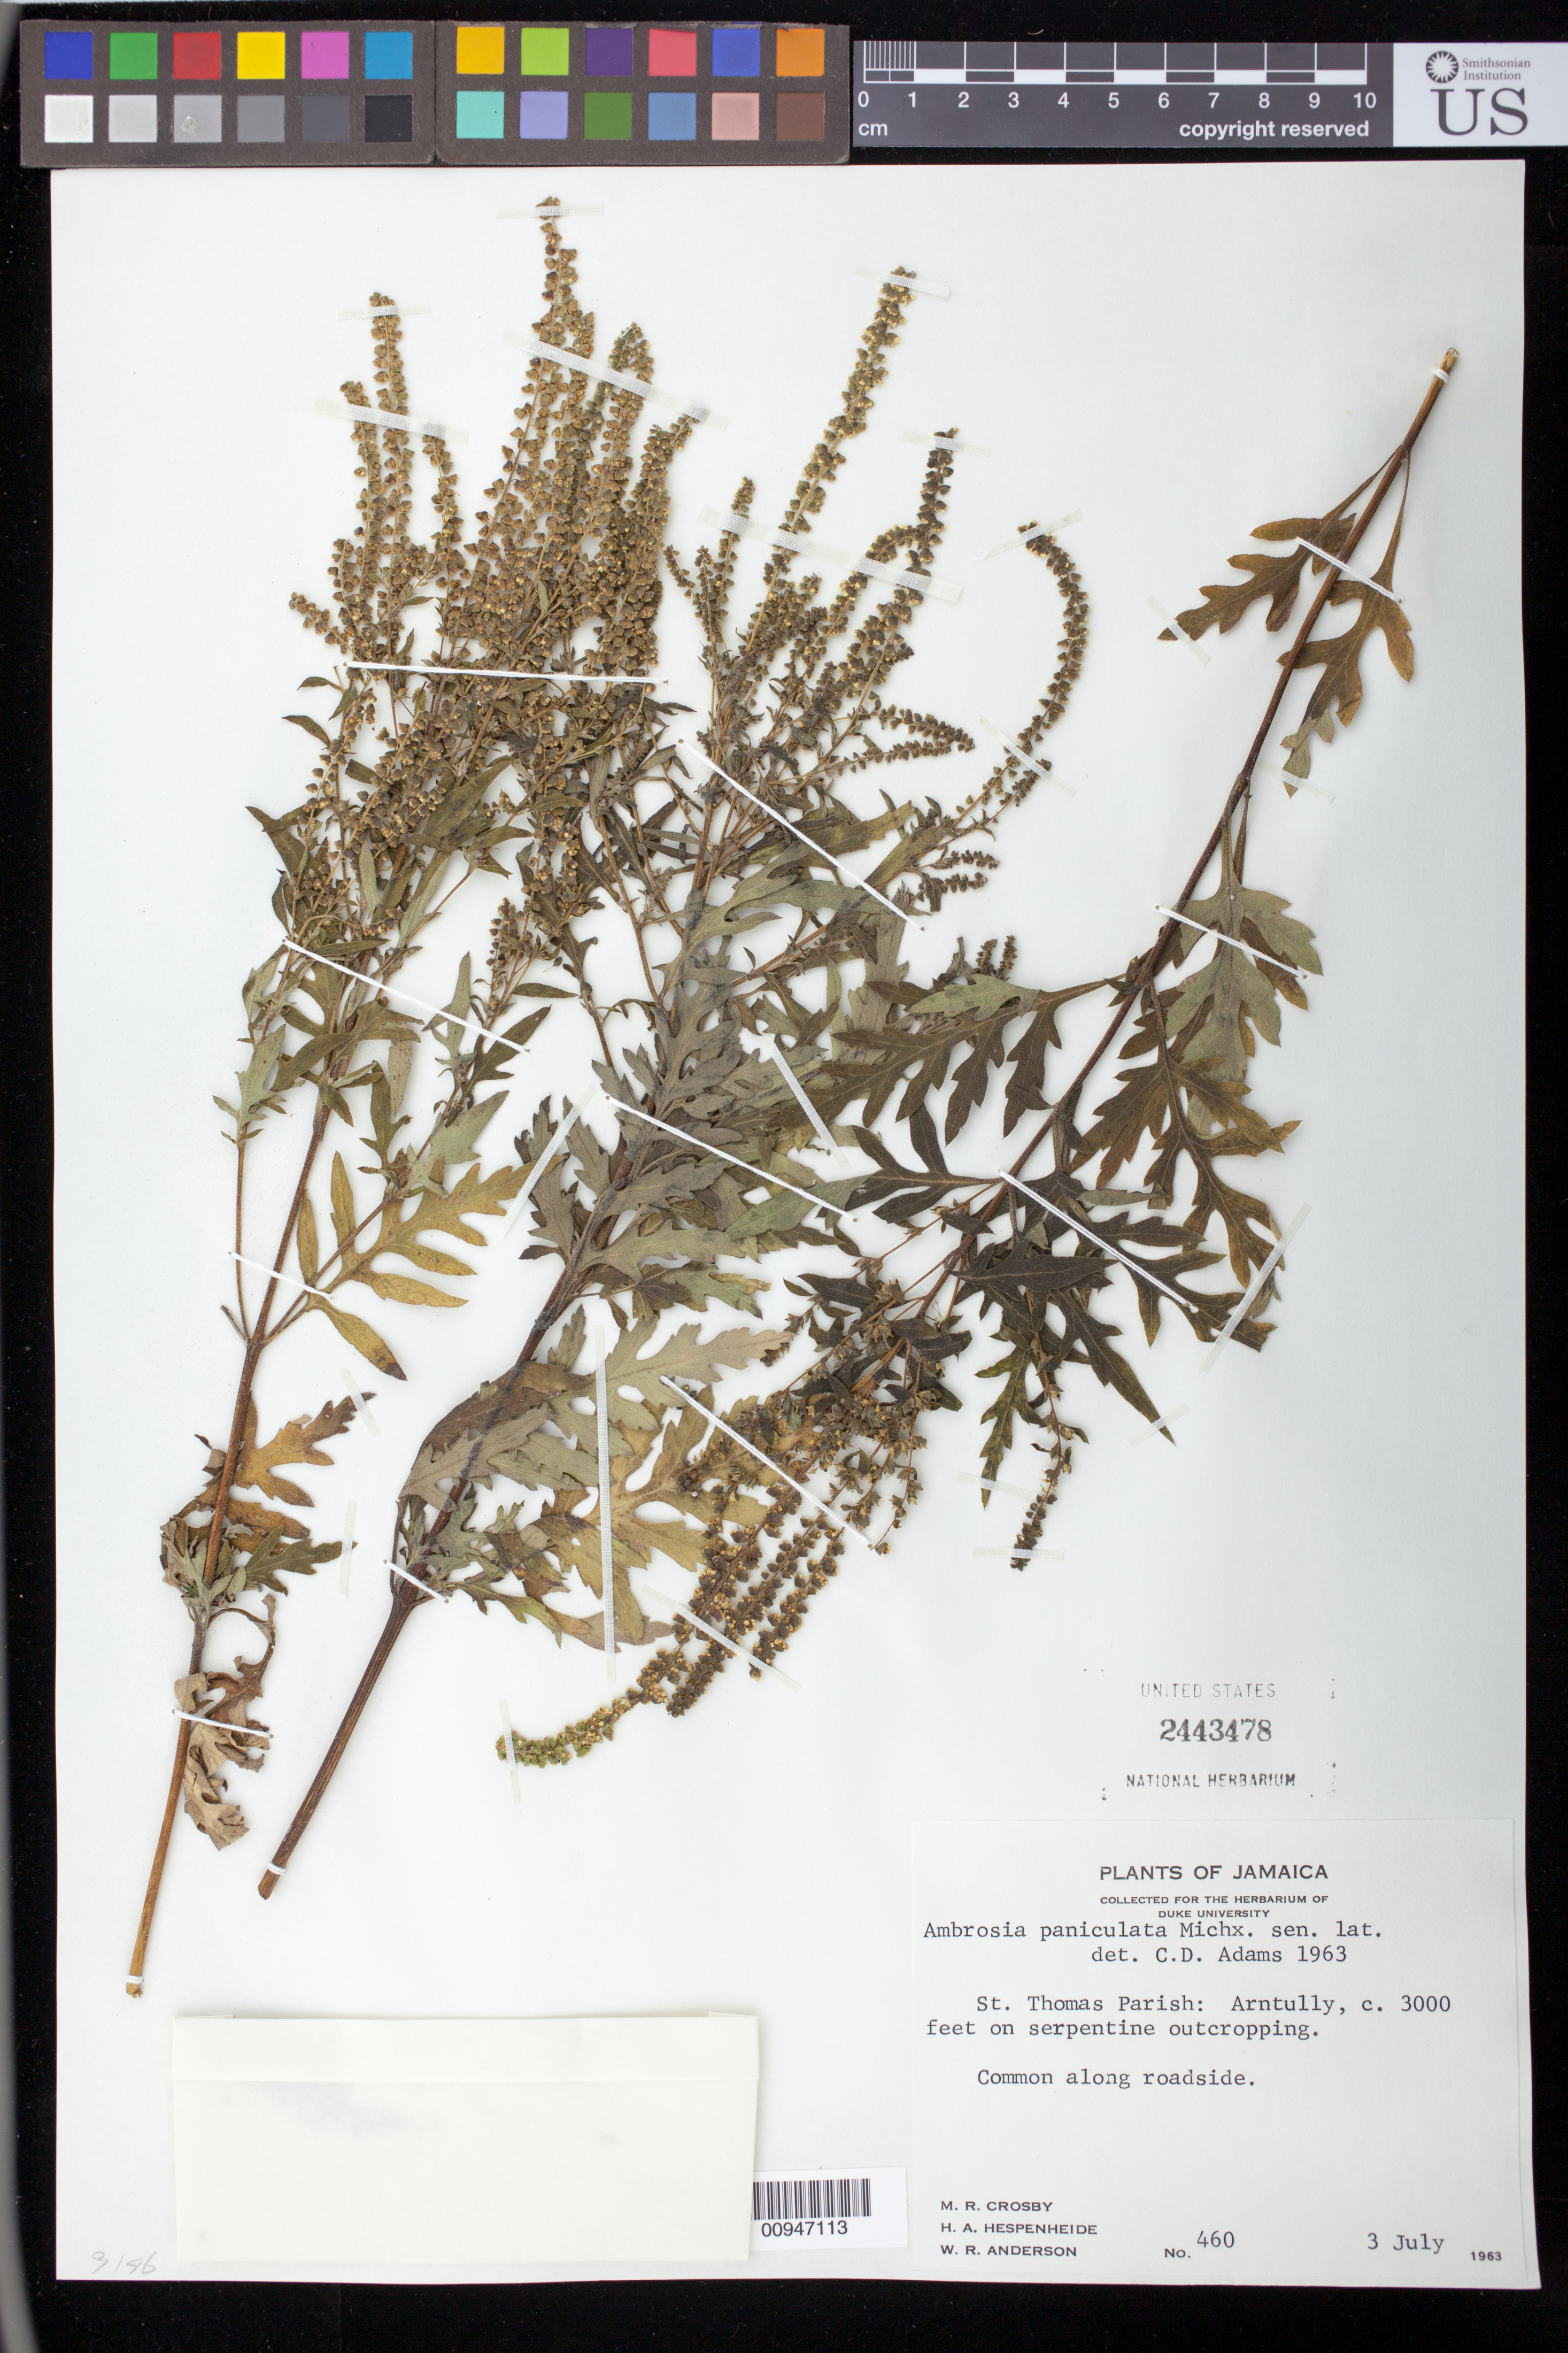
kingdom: Plantae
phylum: Tracheophyta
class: Magnoliopsida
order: Asterales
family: Asteraceae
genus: Ambrosia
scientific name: Ambrosia paniculata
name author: Michx.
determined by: Adams, C. D.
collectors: M. R. Crosby, H. A. Hespenheide & W. R. Anderson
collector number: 460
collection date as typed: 03 Jul 1963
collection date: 1963-07-03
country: Jamaica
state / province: Saint Thomas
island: Jamaica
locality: Arntully, along roadside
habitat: On serpentine outcropping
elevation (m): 914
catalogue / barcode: US 2443478